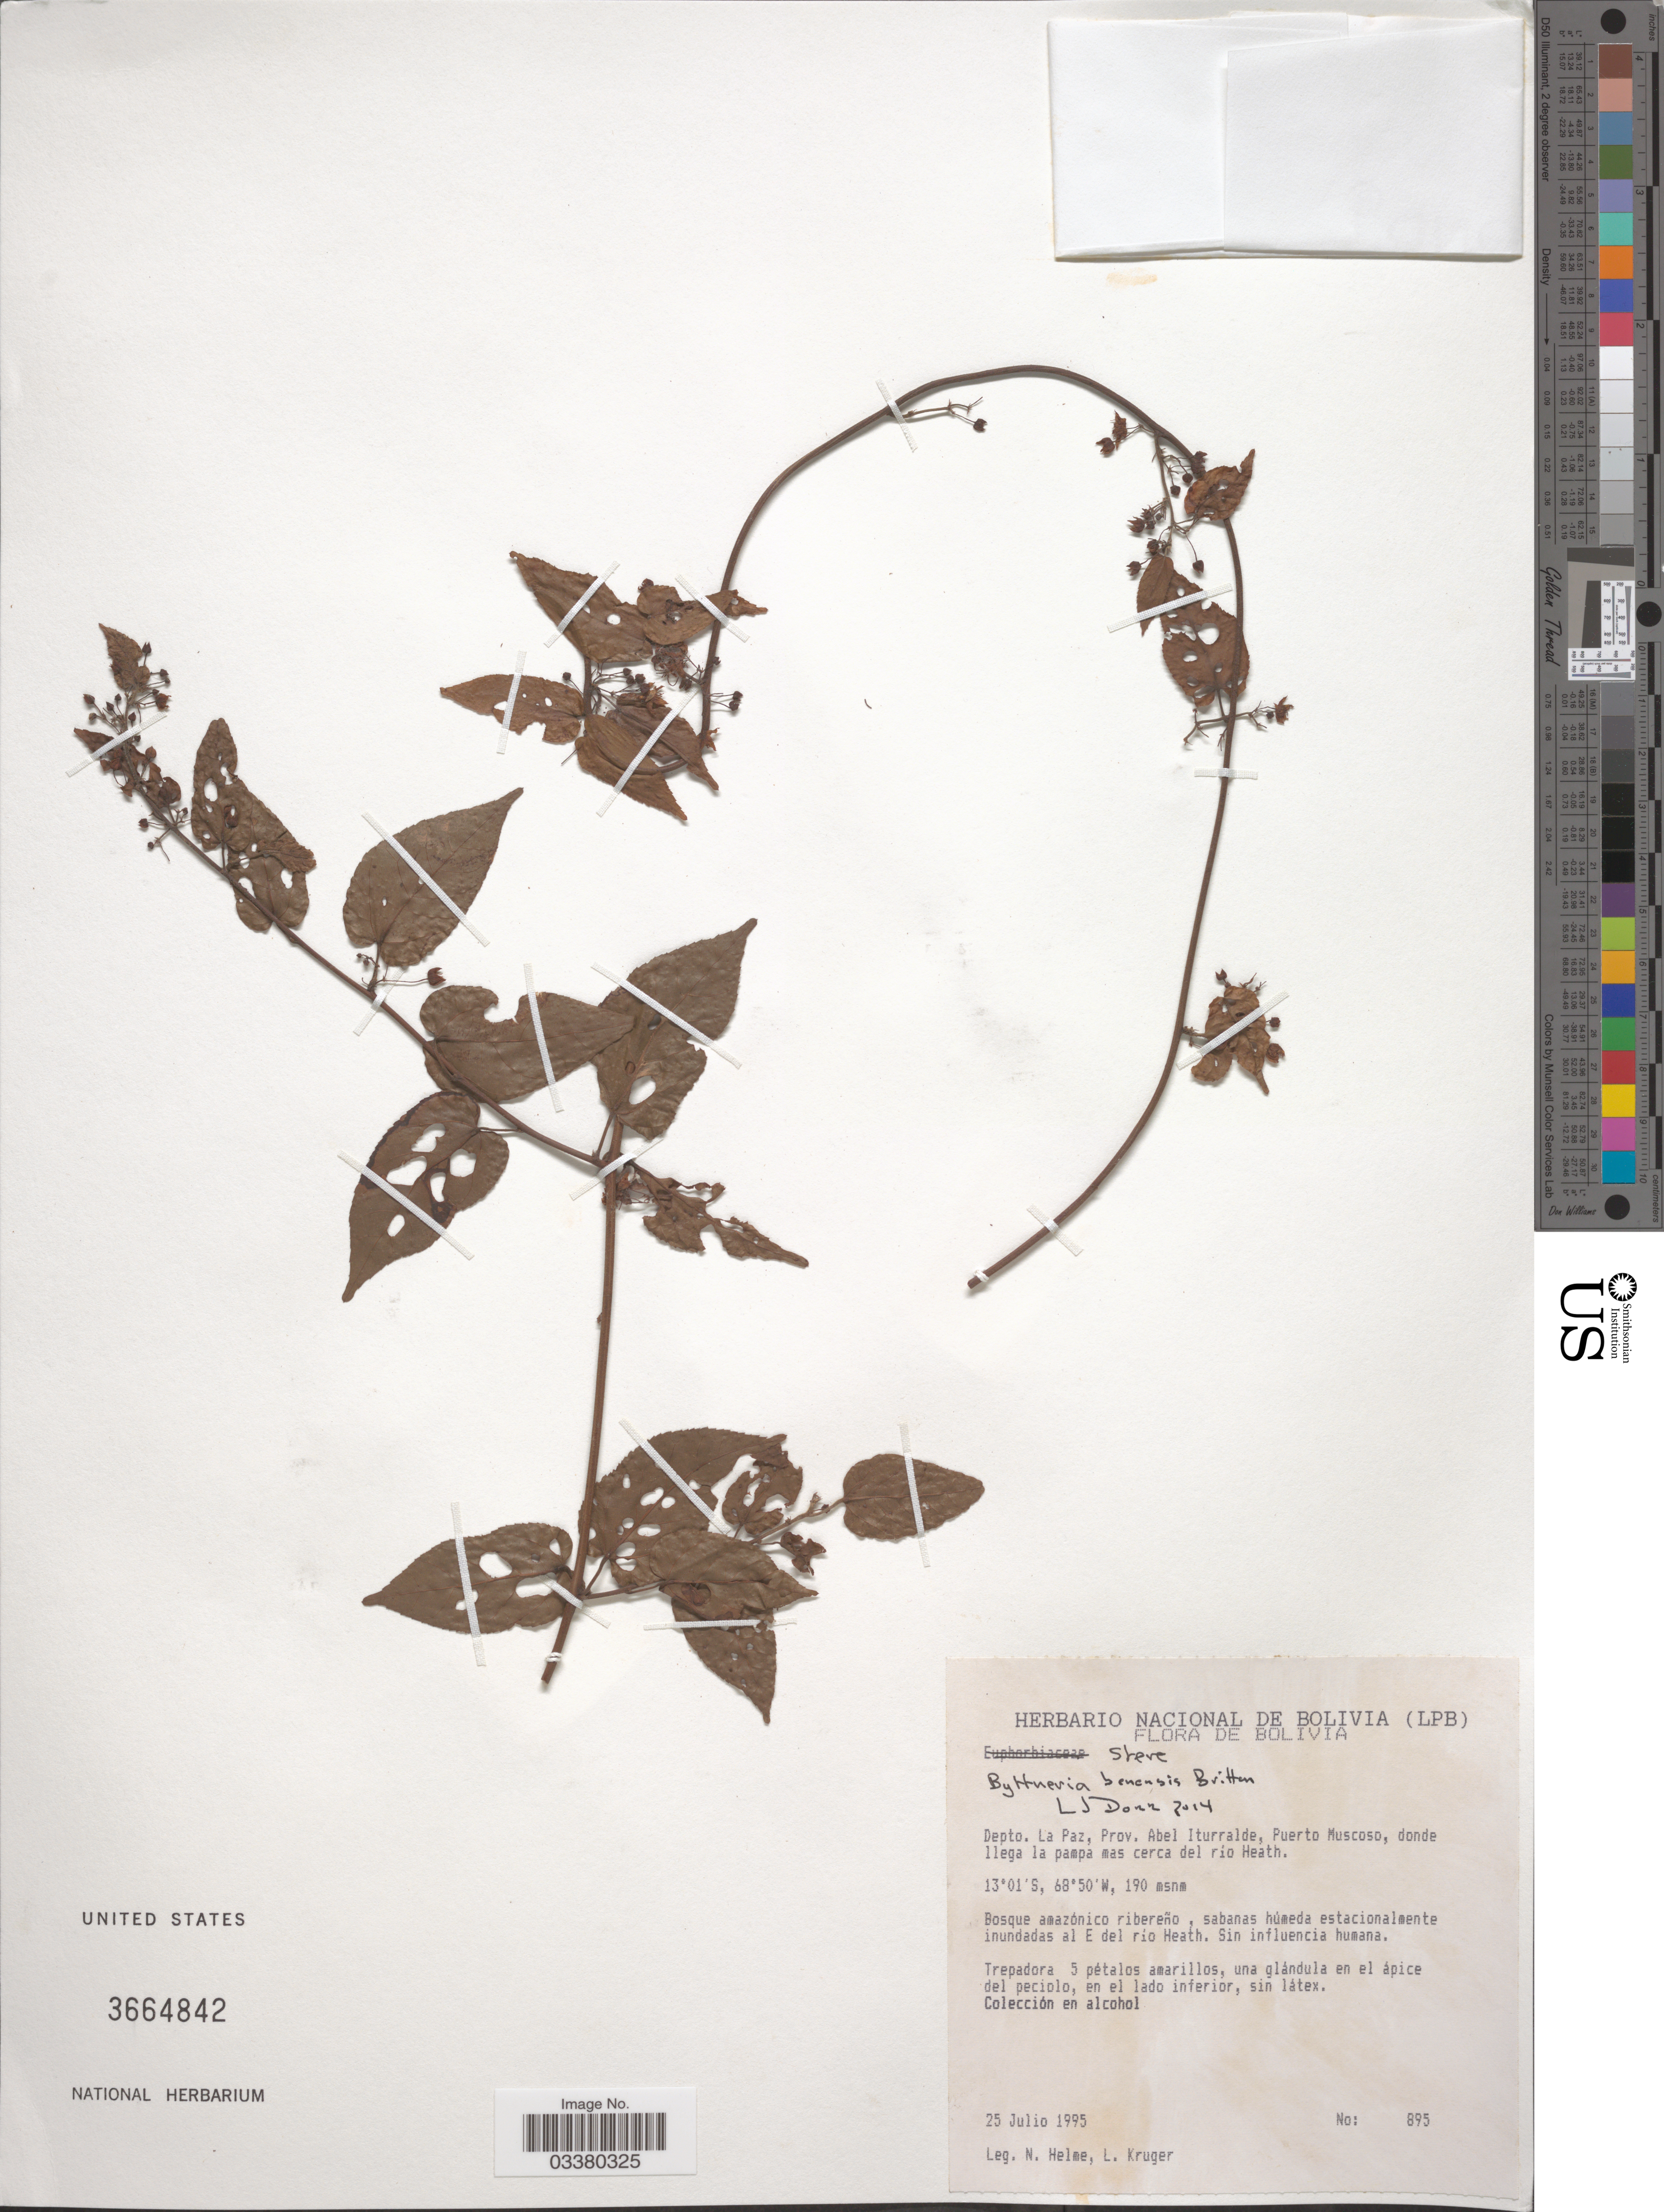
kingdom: Plantae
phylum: Tracheophyta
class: Magnoliopsida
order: Malvales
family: Malvaceae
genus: Byttneria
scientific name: Byttneria benensis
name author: Britton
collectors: N. Helme & L. Kruger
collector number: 895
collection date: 1995-07-25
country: Bolivia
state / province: La Paz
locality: Depto. La Paz, Prov. Abel Iturralde, Puerto Muscoso, donde llega la pampa mas cerca del río Heath.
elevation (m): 190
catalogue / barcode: US 3664842